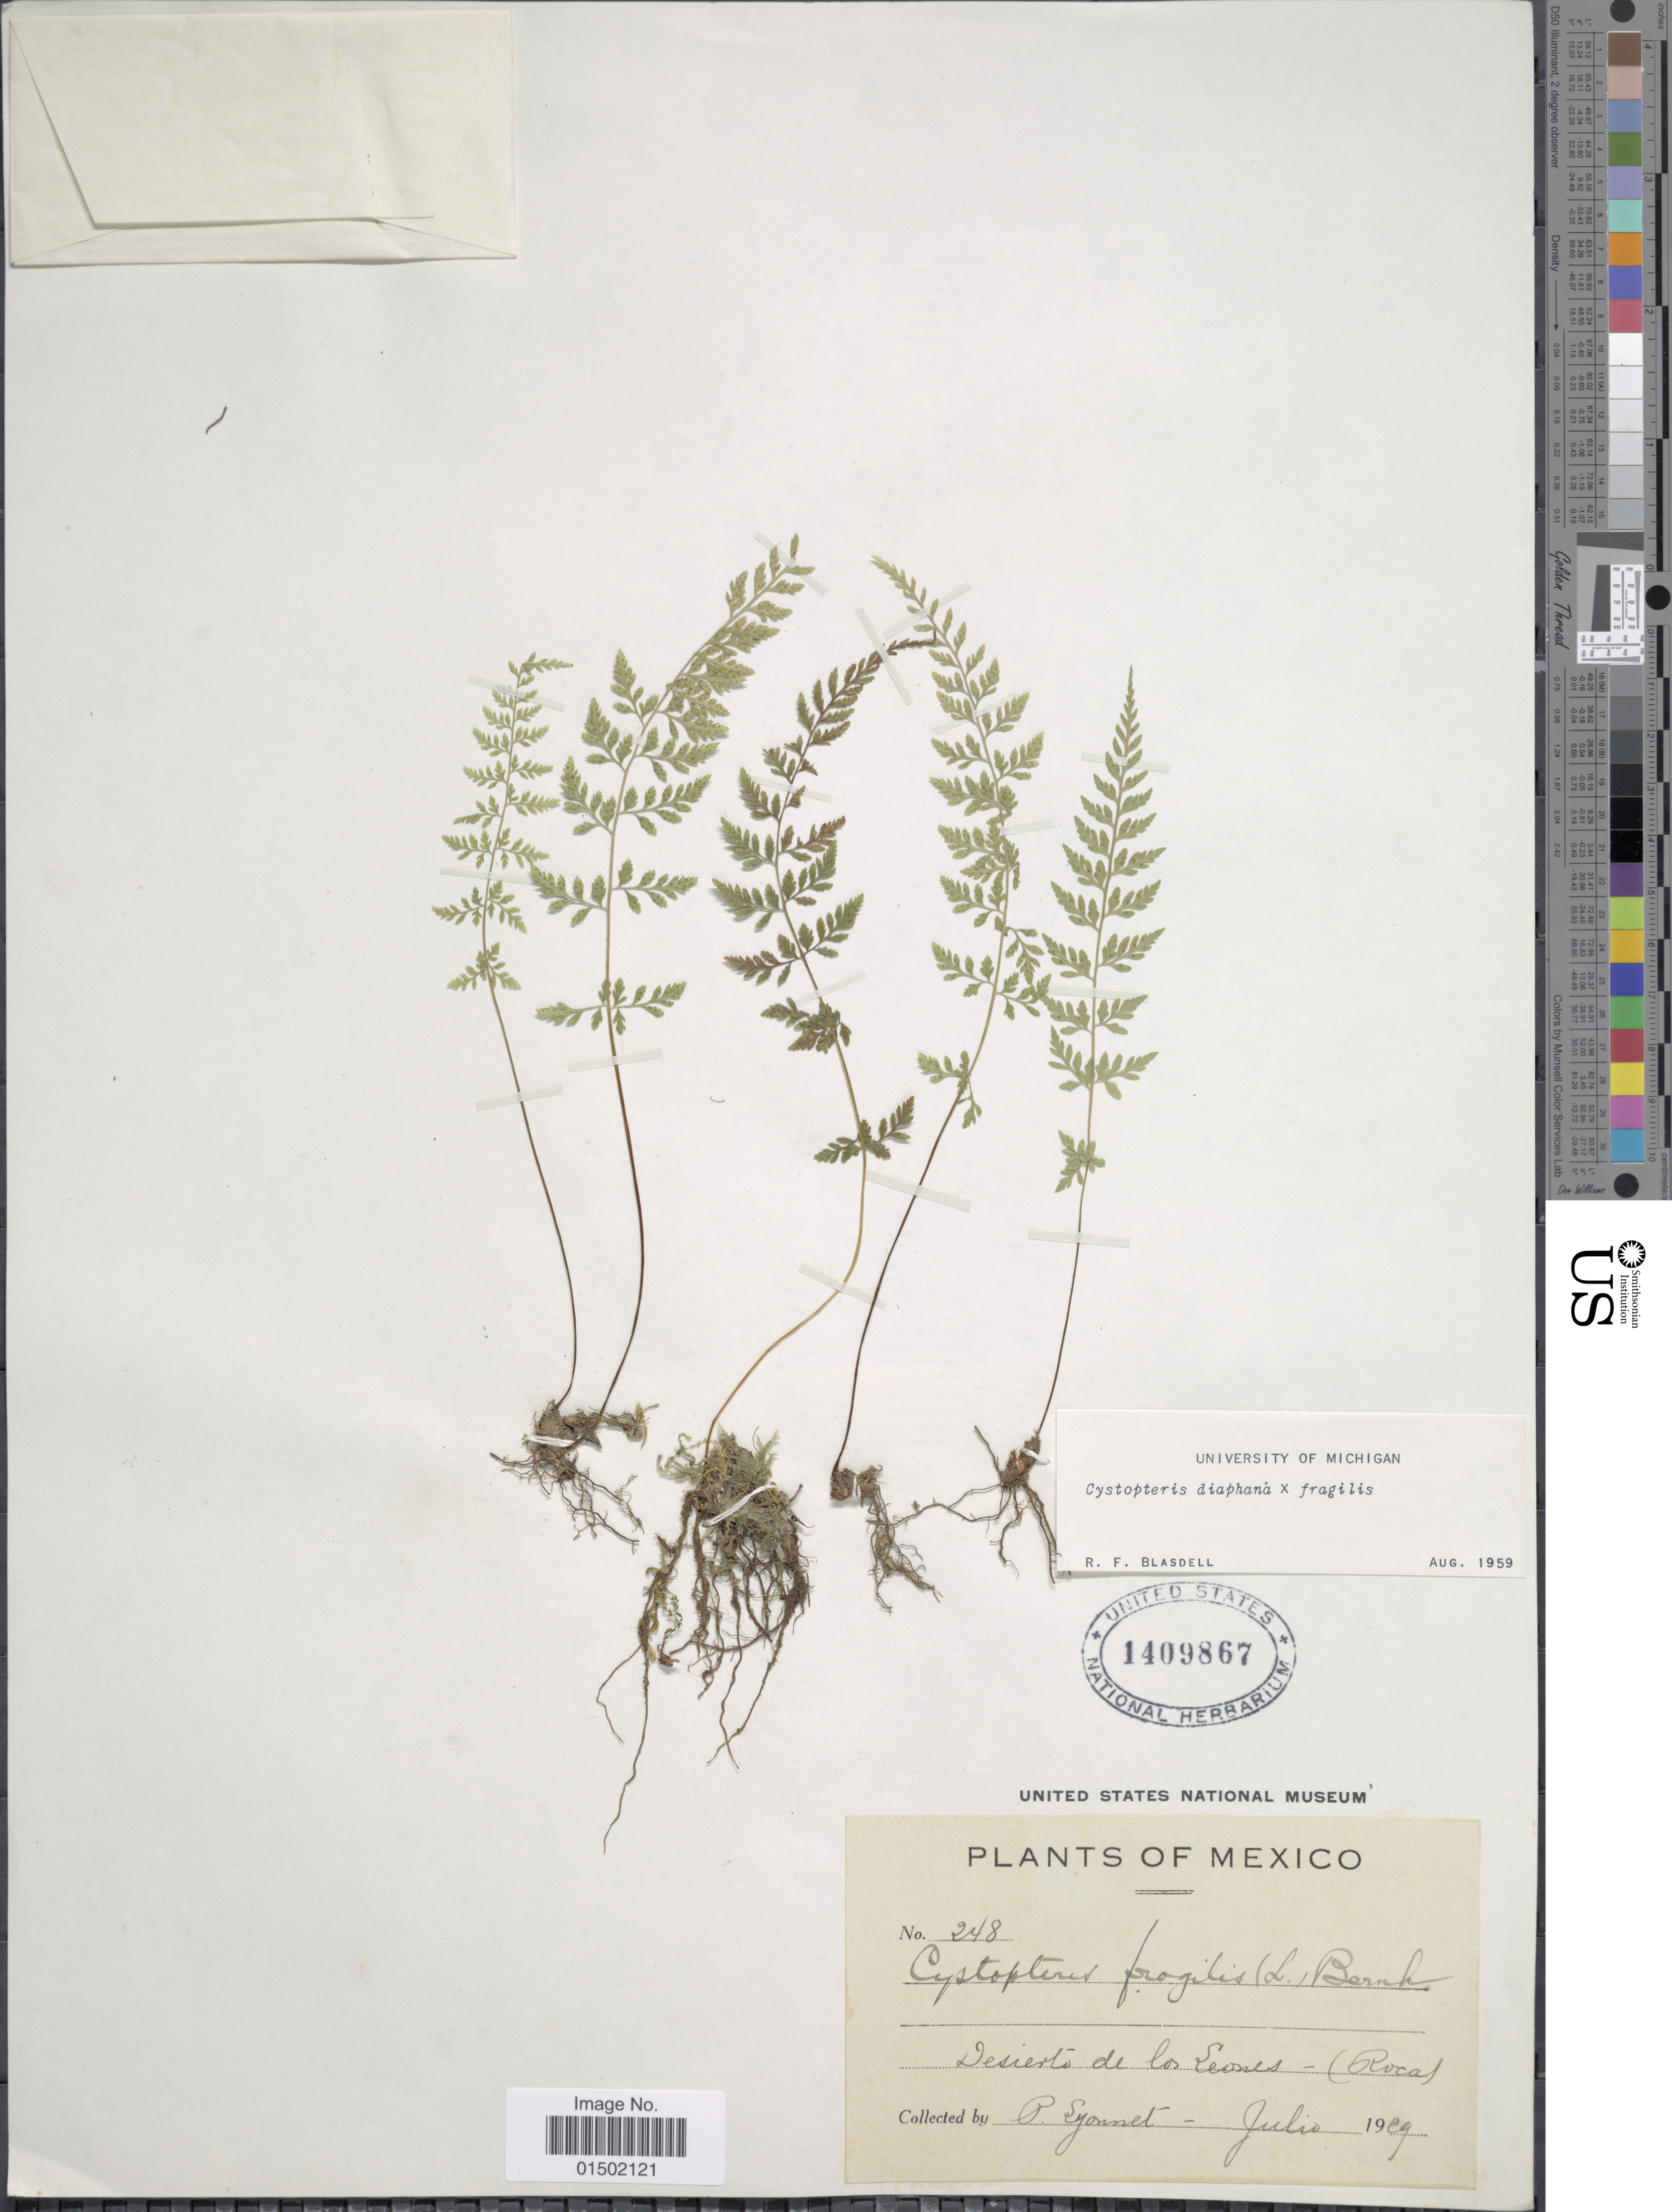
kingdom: Plantae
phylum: Tracheophyta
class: Polypodiopsida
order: Polypodiales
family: Cystopteridaceae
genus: Cystopteris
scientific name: Cystopteris diaphana x C. fragilis (L.) Bernh.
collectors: P. Lyonnet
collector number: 248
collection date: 1929-07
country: Mexico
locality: Desierto de los Leones - (Roca)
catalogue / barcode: US 1409867